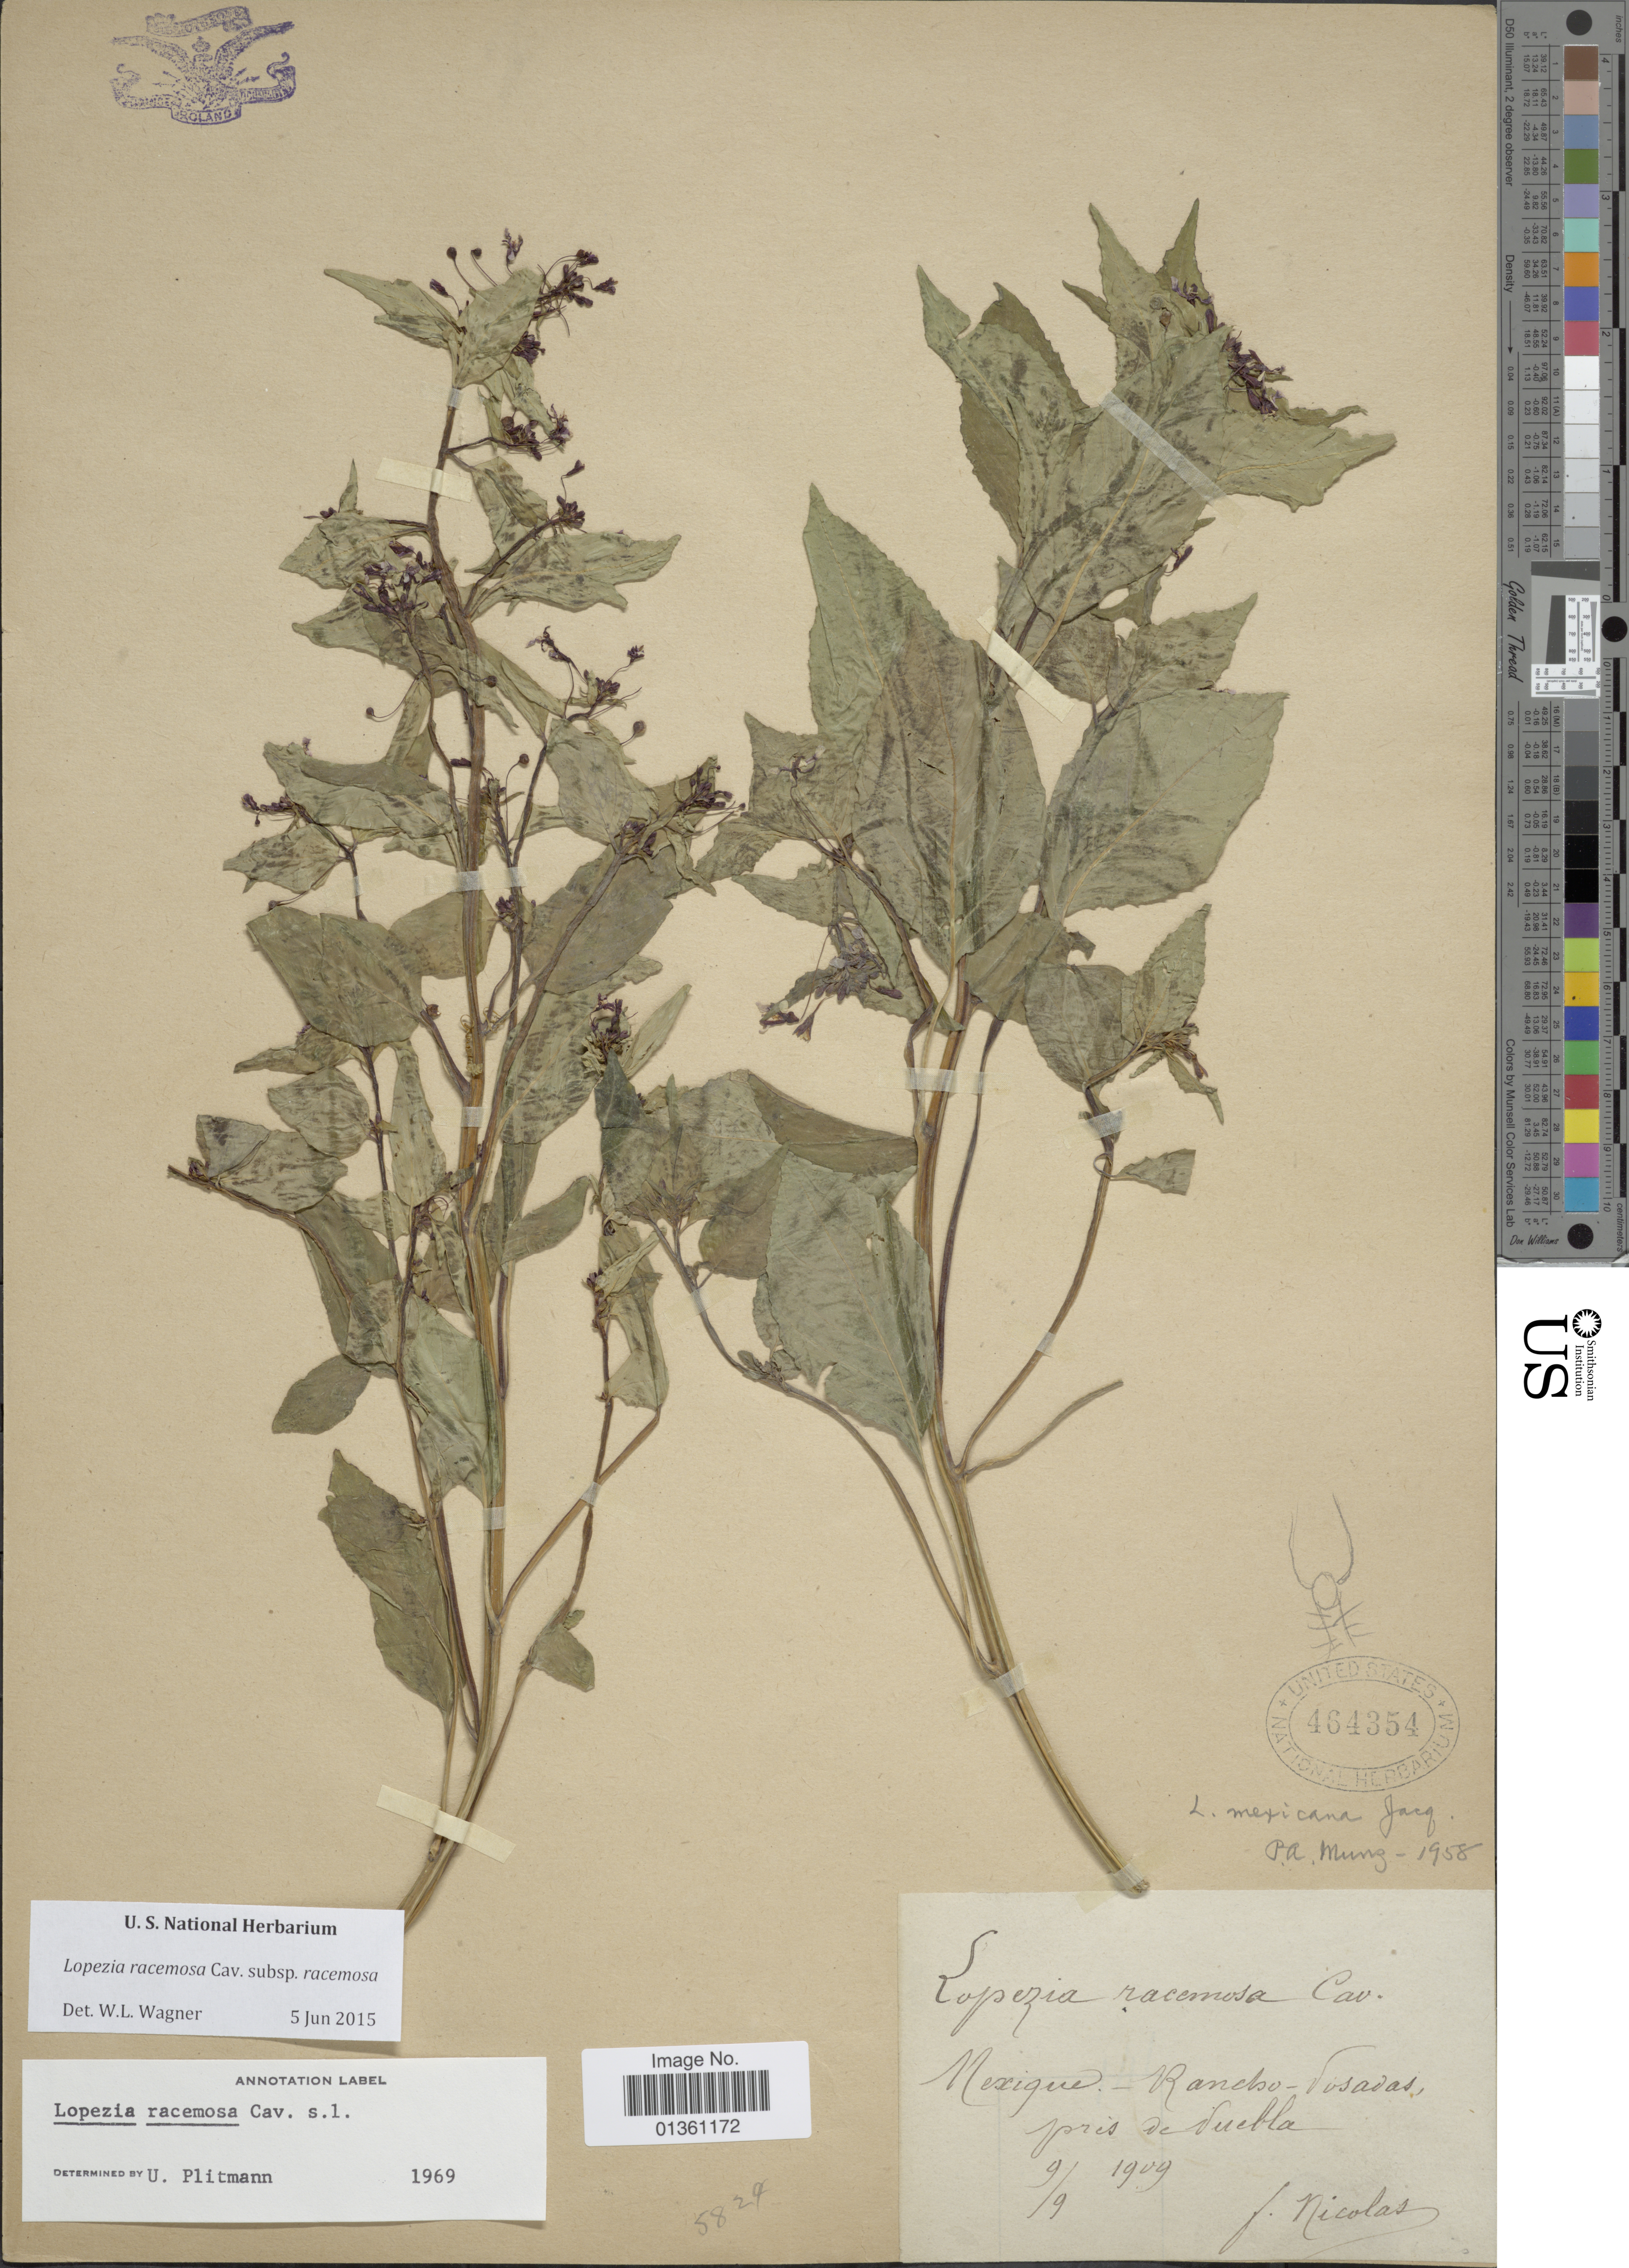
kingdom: Plantae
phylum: Tracheophyta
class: Magnoliopsida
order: Myrtales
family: Onagraceae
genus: Lopezia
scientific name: Lopezia racemosa subsp. racemosa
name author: Cav.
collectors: F. Nicolas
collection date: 1909-09-09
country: Mexico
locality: Rancho - Posadas, près de puebla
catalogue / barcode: US 464354